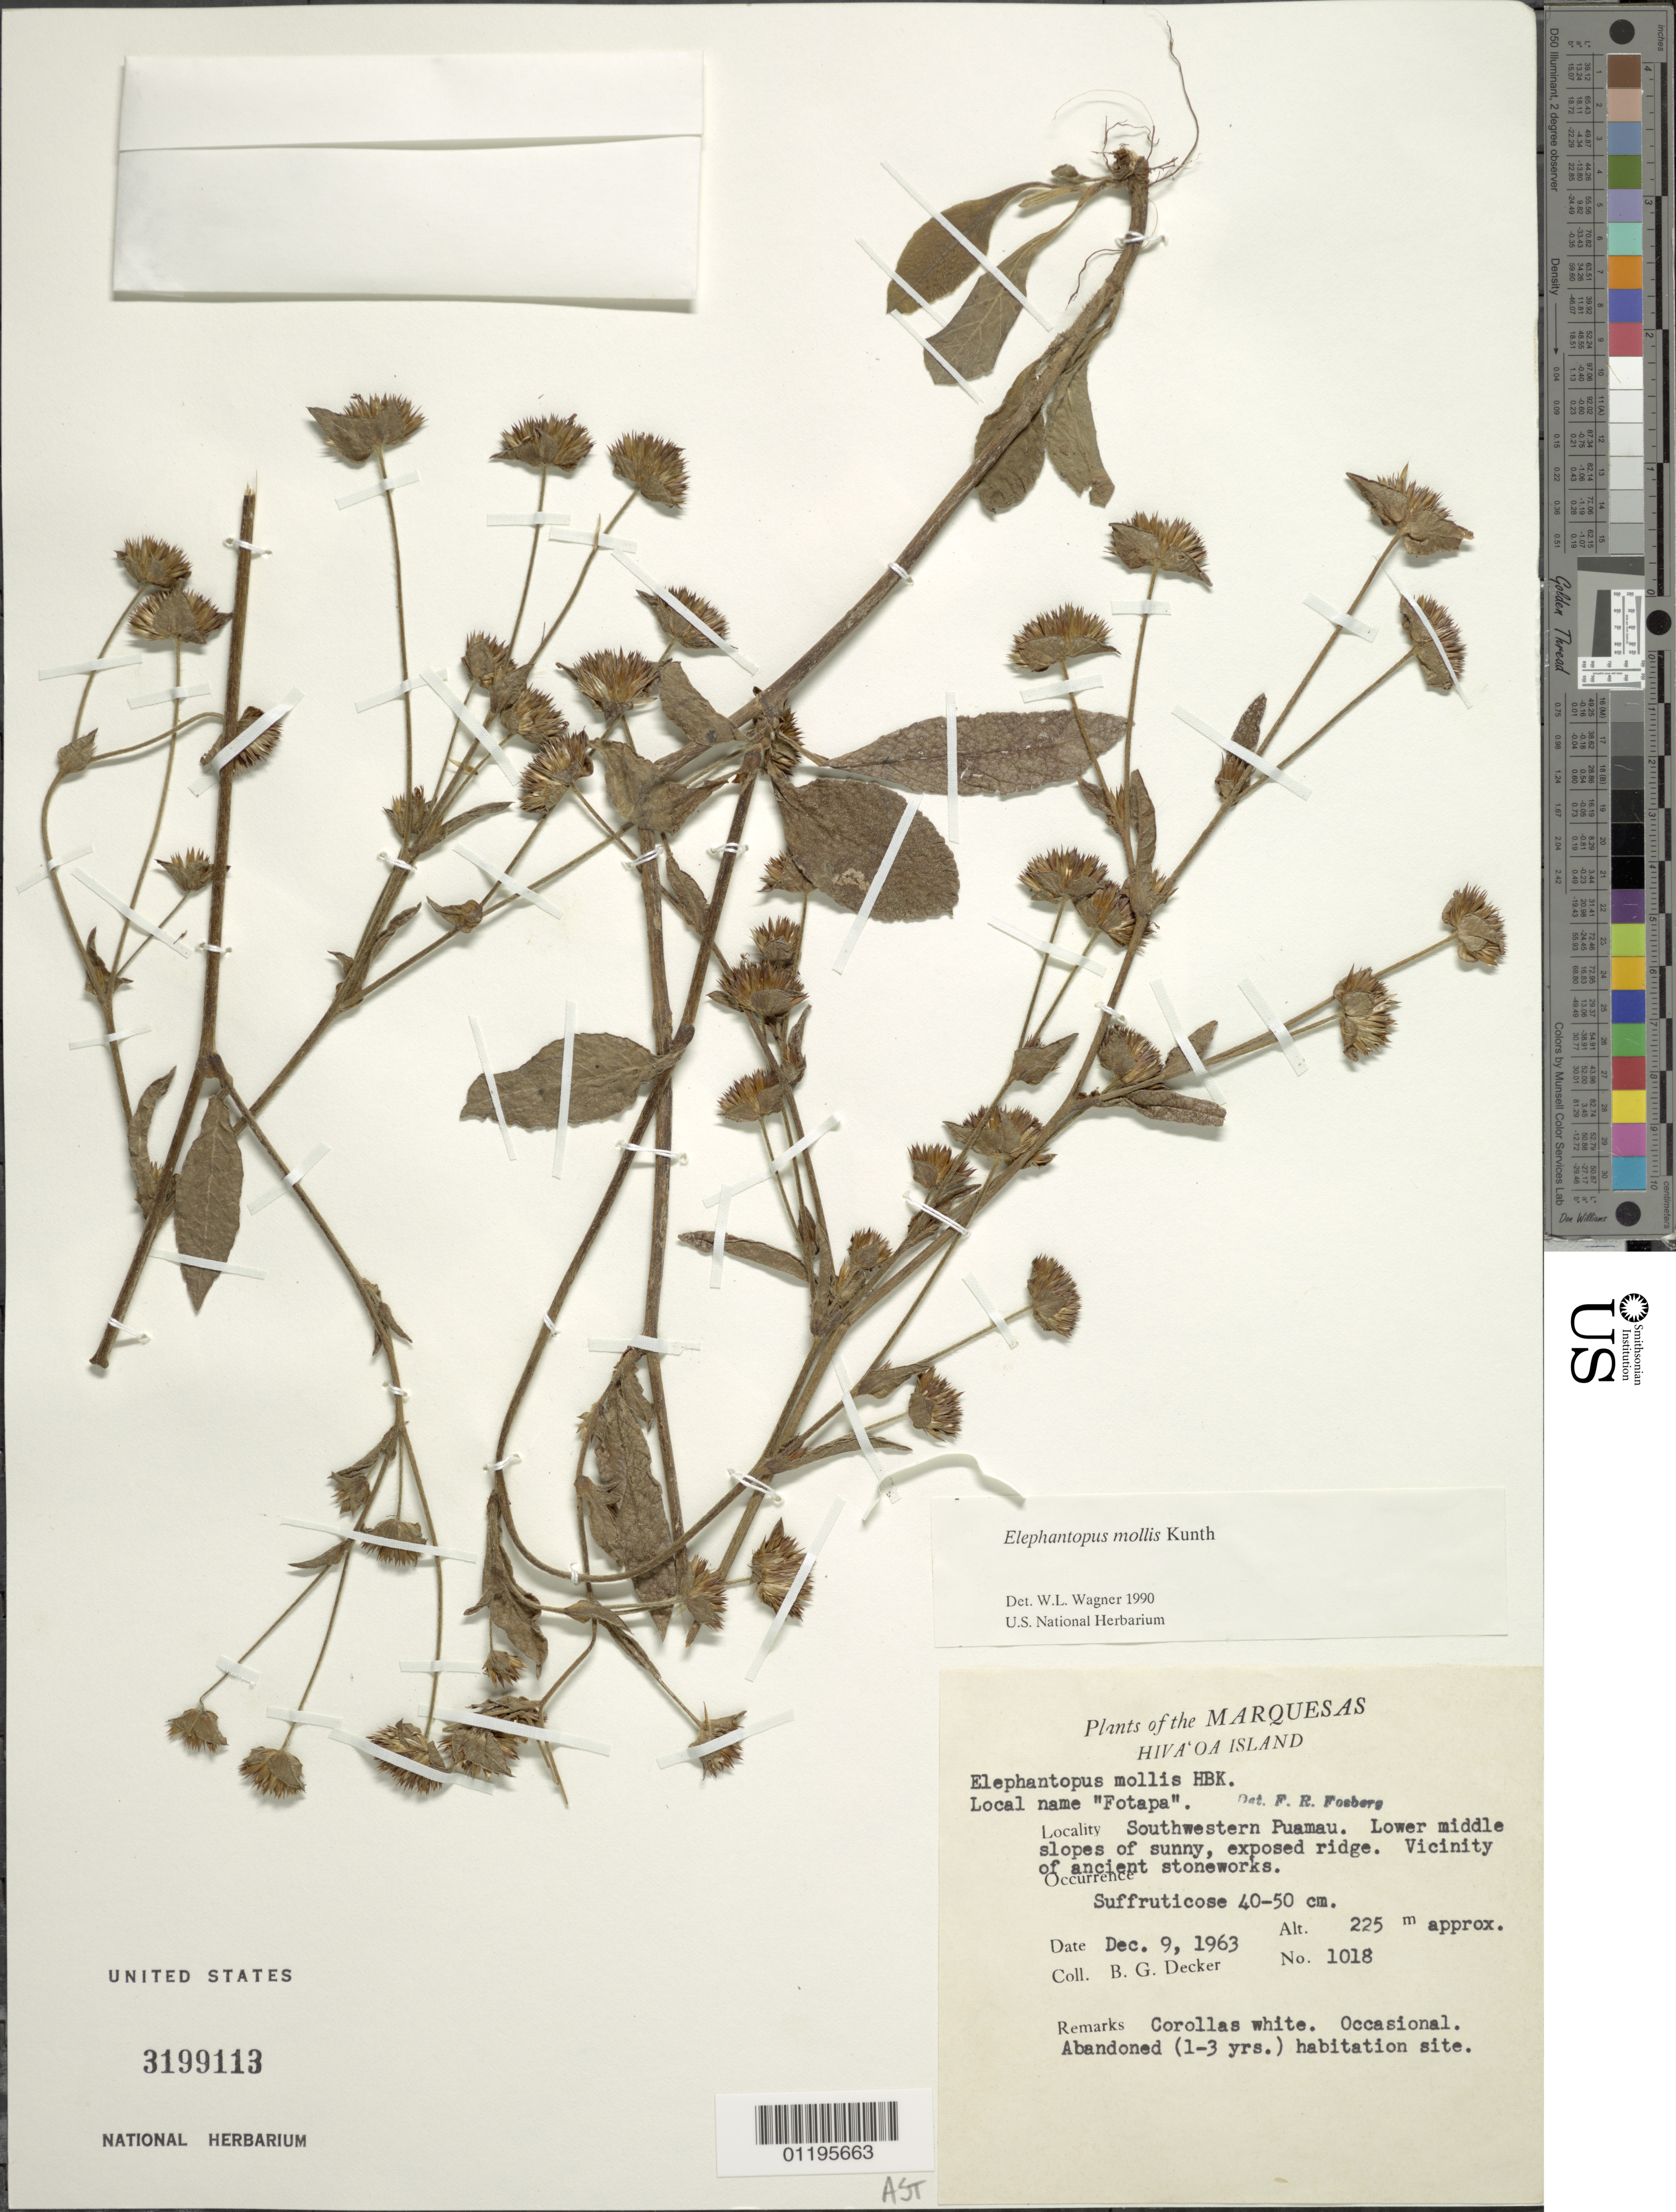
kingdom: Plantae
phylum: Tracheophyta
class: Magnoliopsida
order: Asterales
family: Asteraceae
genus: Elephantopus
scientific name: Elephantopus mollis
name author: Kunth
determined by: Wagner, W. L., (BOT), Smithsonian Institution - National Museum of Natural History (UNITED STATES)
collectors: B. G. Decker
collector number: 1018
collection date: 1963-12-09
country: French Polynesia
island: Hiva Oa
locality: SW Puamau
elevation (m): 225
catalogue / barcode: US 3199113